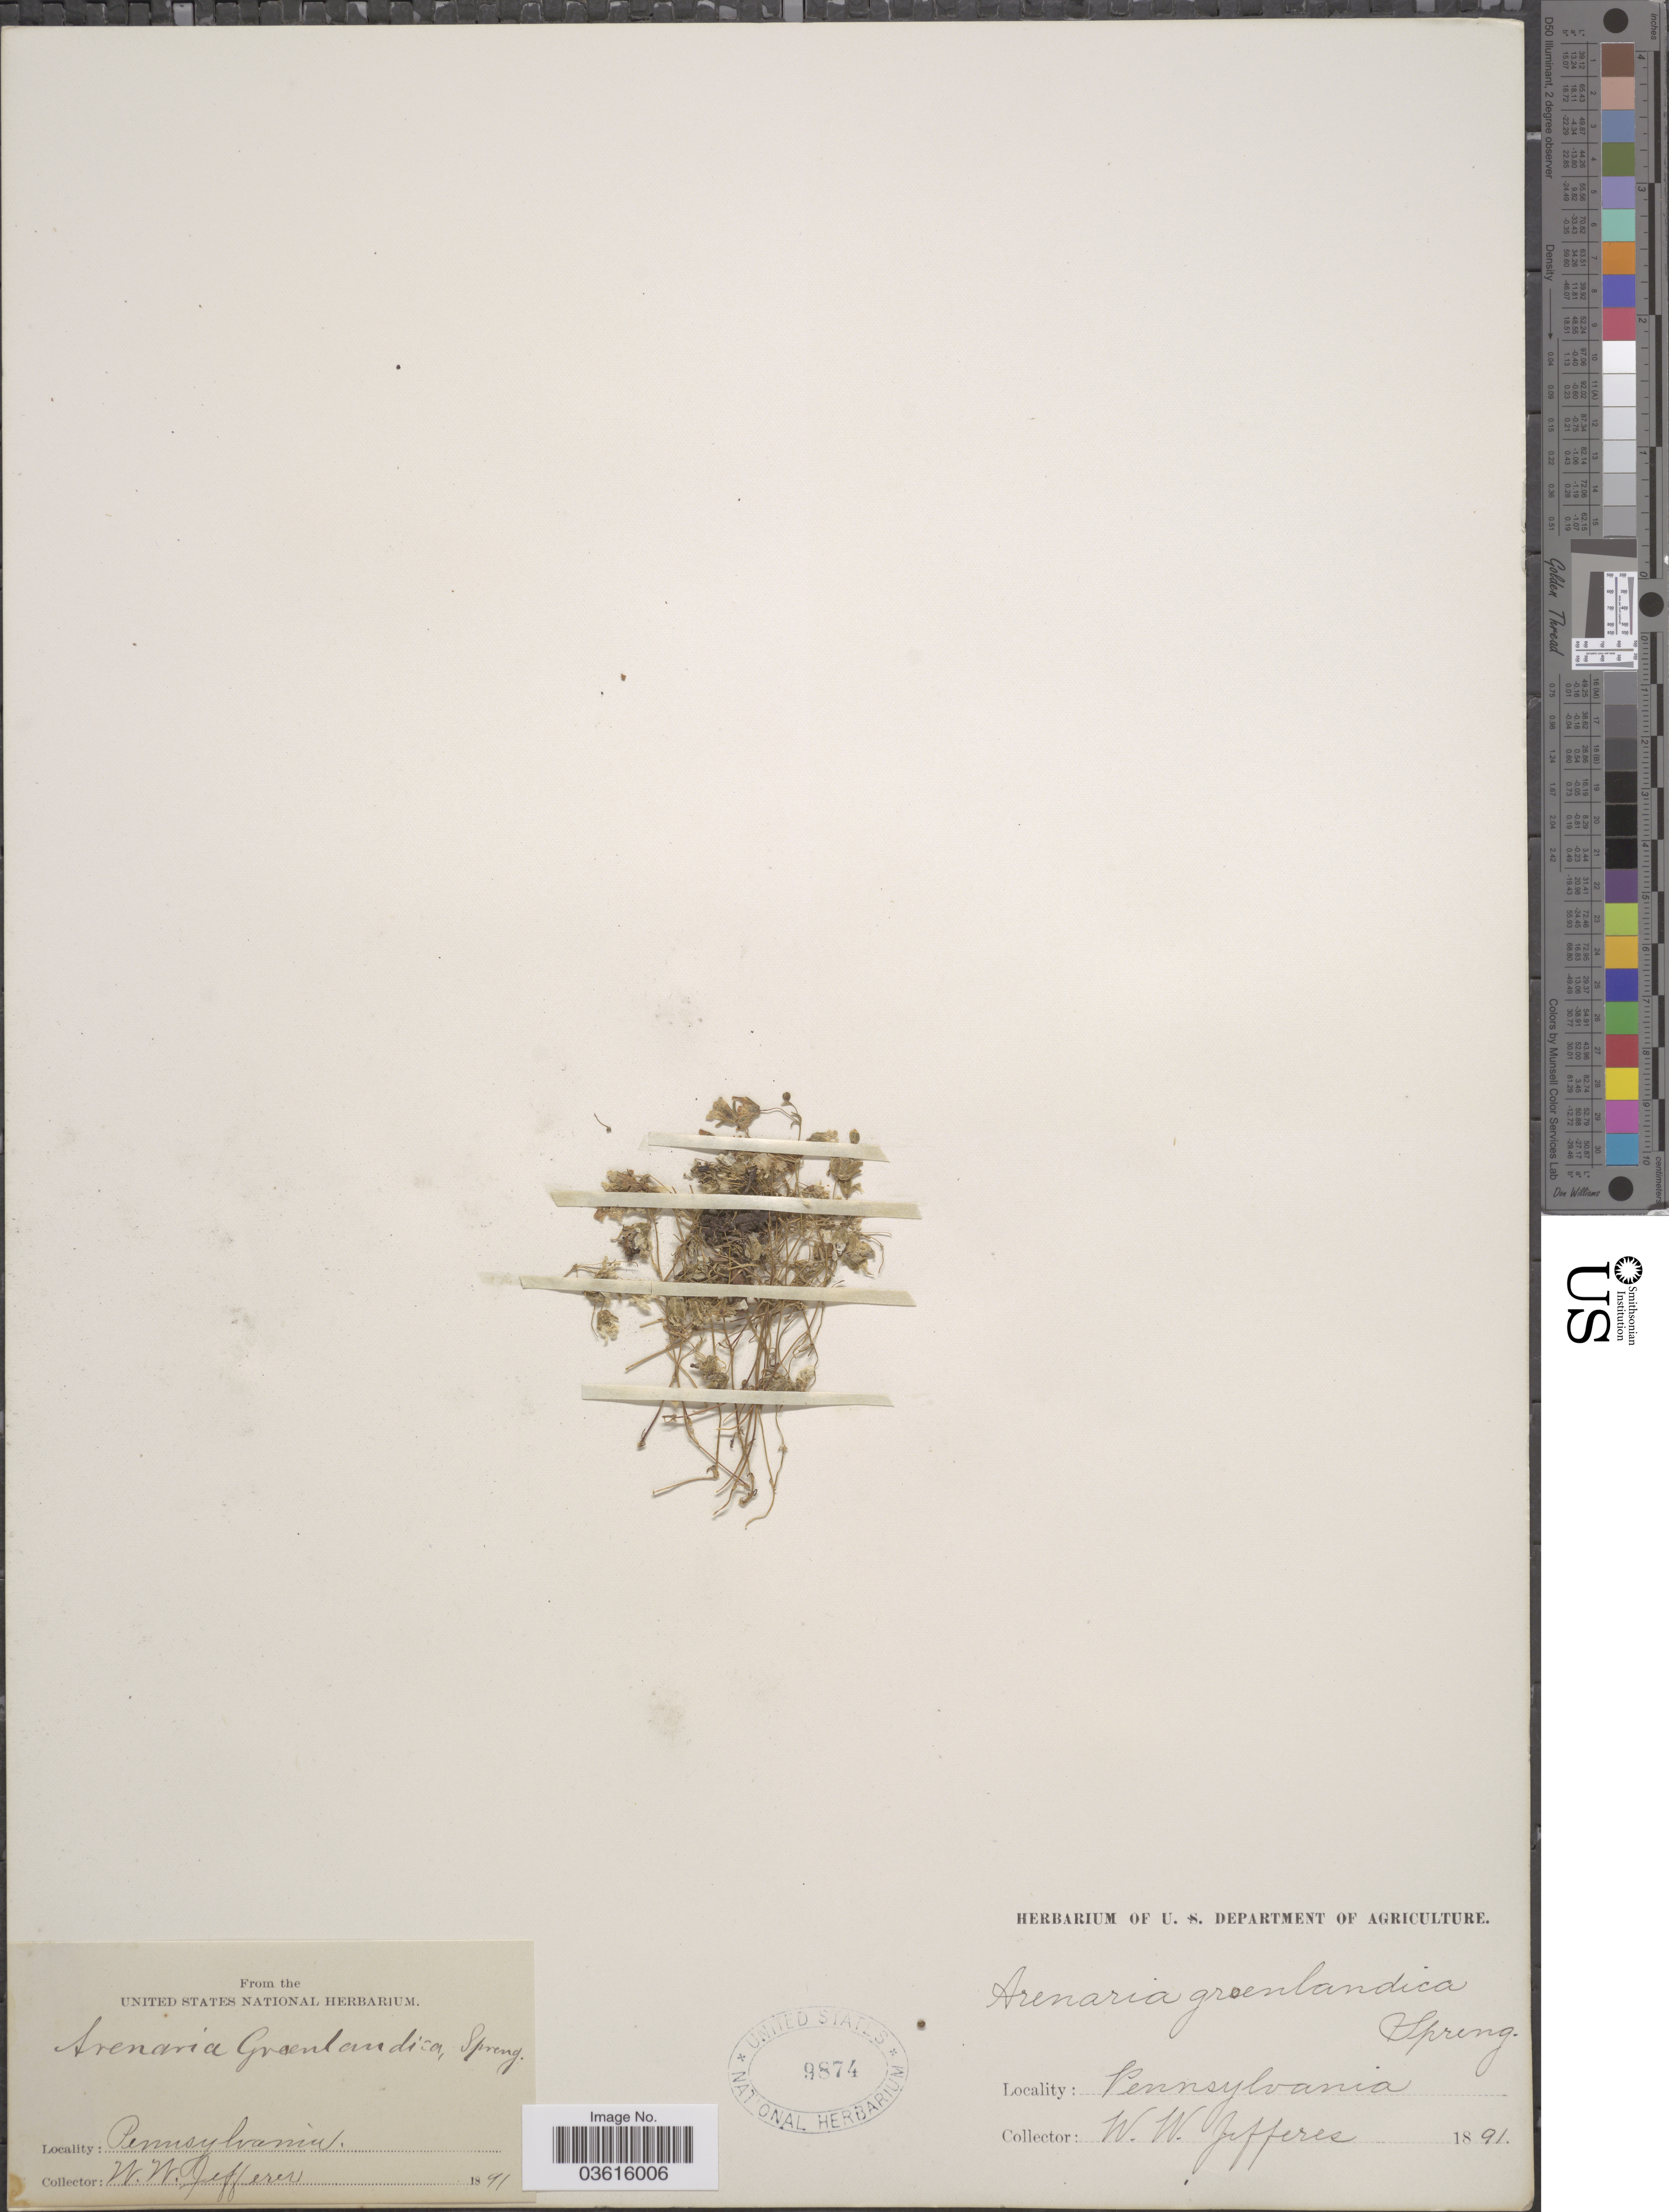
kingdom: Plantae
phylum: Tracheophyta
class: Magnoliopsida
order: Caryophyllales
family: Caryophyllaceae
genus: Minuartia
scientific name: Minuartia groenlandica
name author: (Retz.) Ostenf.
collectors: W. Jefferes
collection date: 1891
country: United States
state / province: Pennsylvania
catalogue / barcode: US 9874